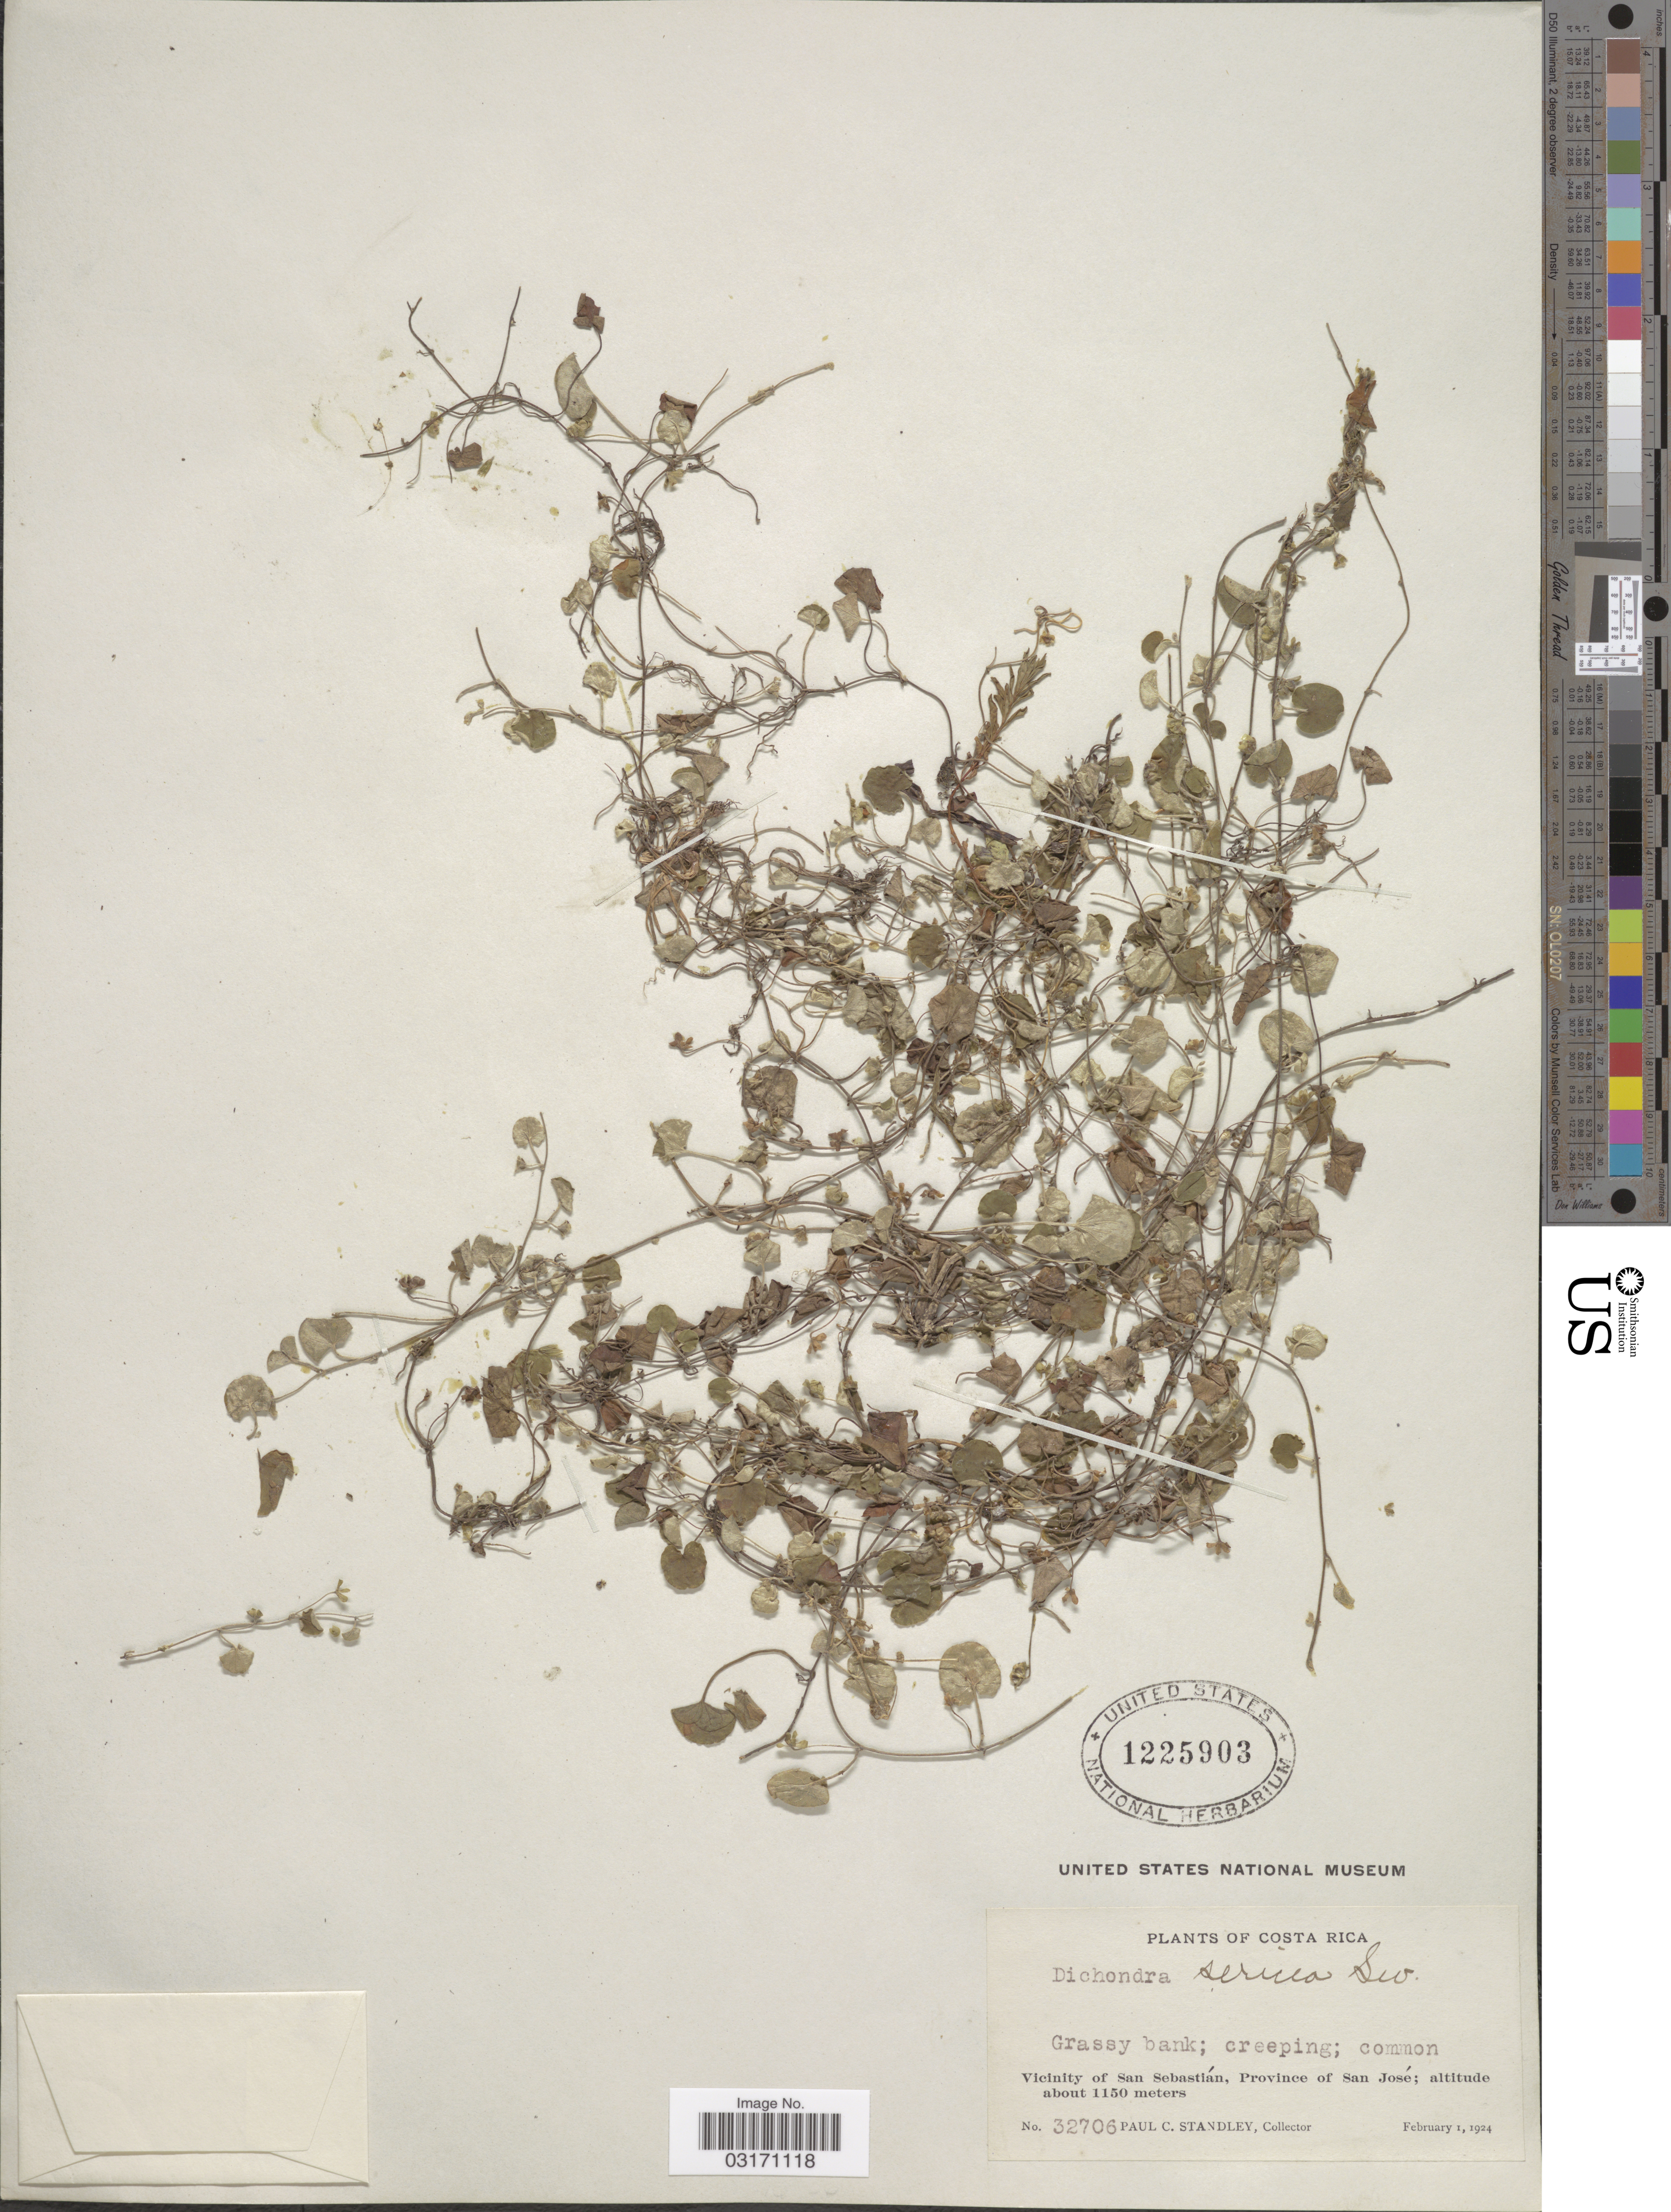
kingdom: Plantae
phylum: Tracheophyta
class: Magnoliopsida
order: Solanales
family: Convolvulaceae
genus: Dichondra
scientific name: Dichondra sericea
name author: Sw.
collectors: P. C. Standley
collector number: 32706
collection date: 1924-02-01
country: Costa Rica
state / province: San José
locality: Vicinity of San Sebastián.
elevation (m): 1150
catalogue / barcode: US 1225903